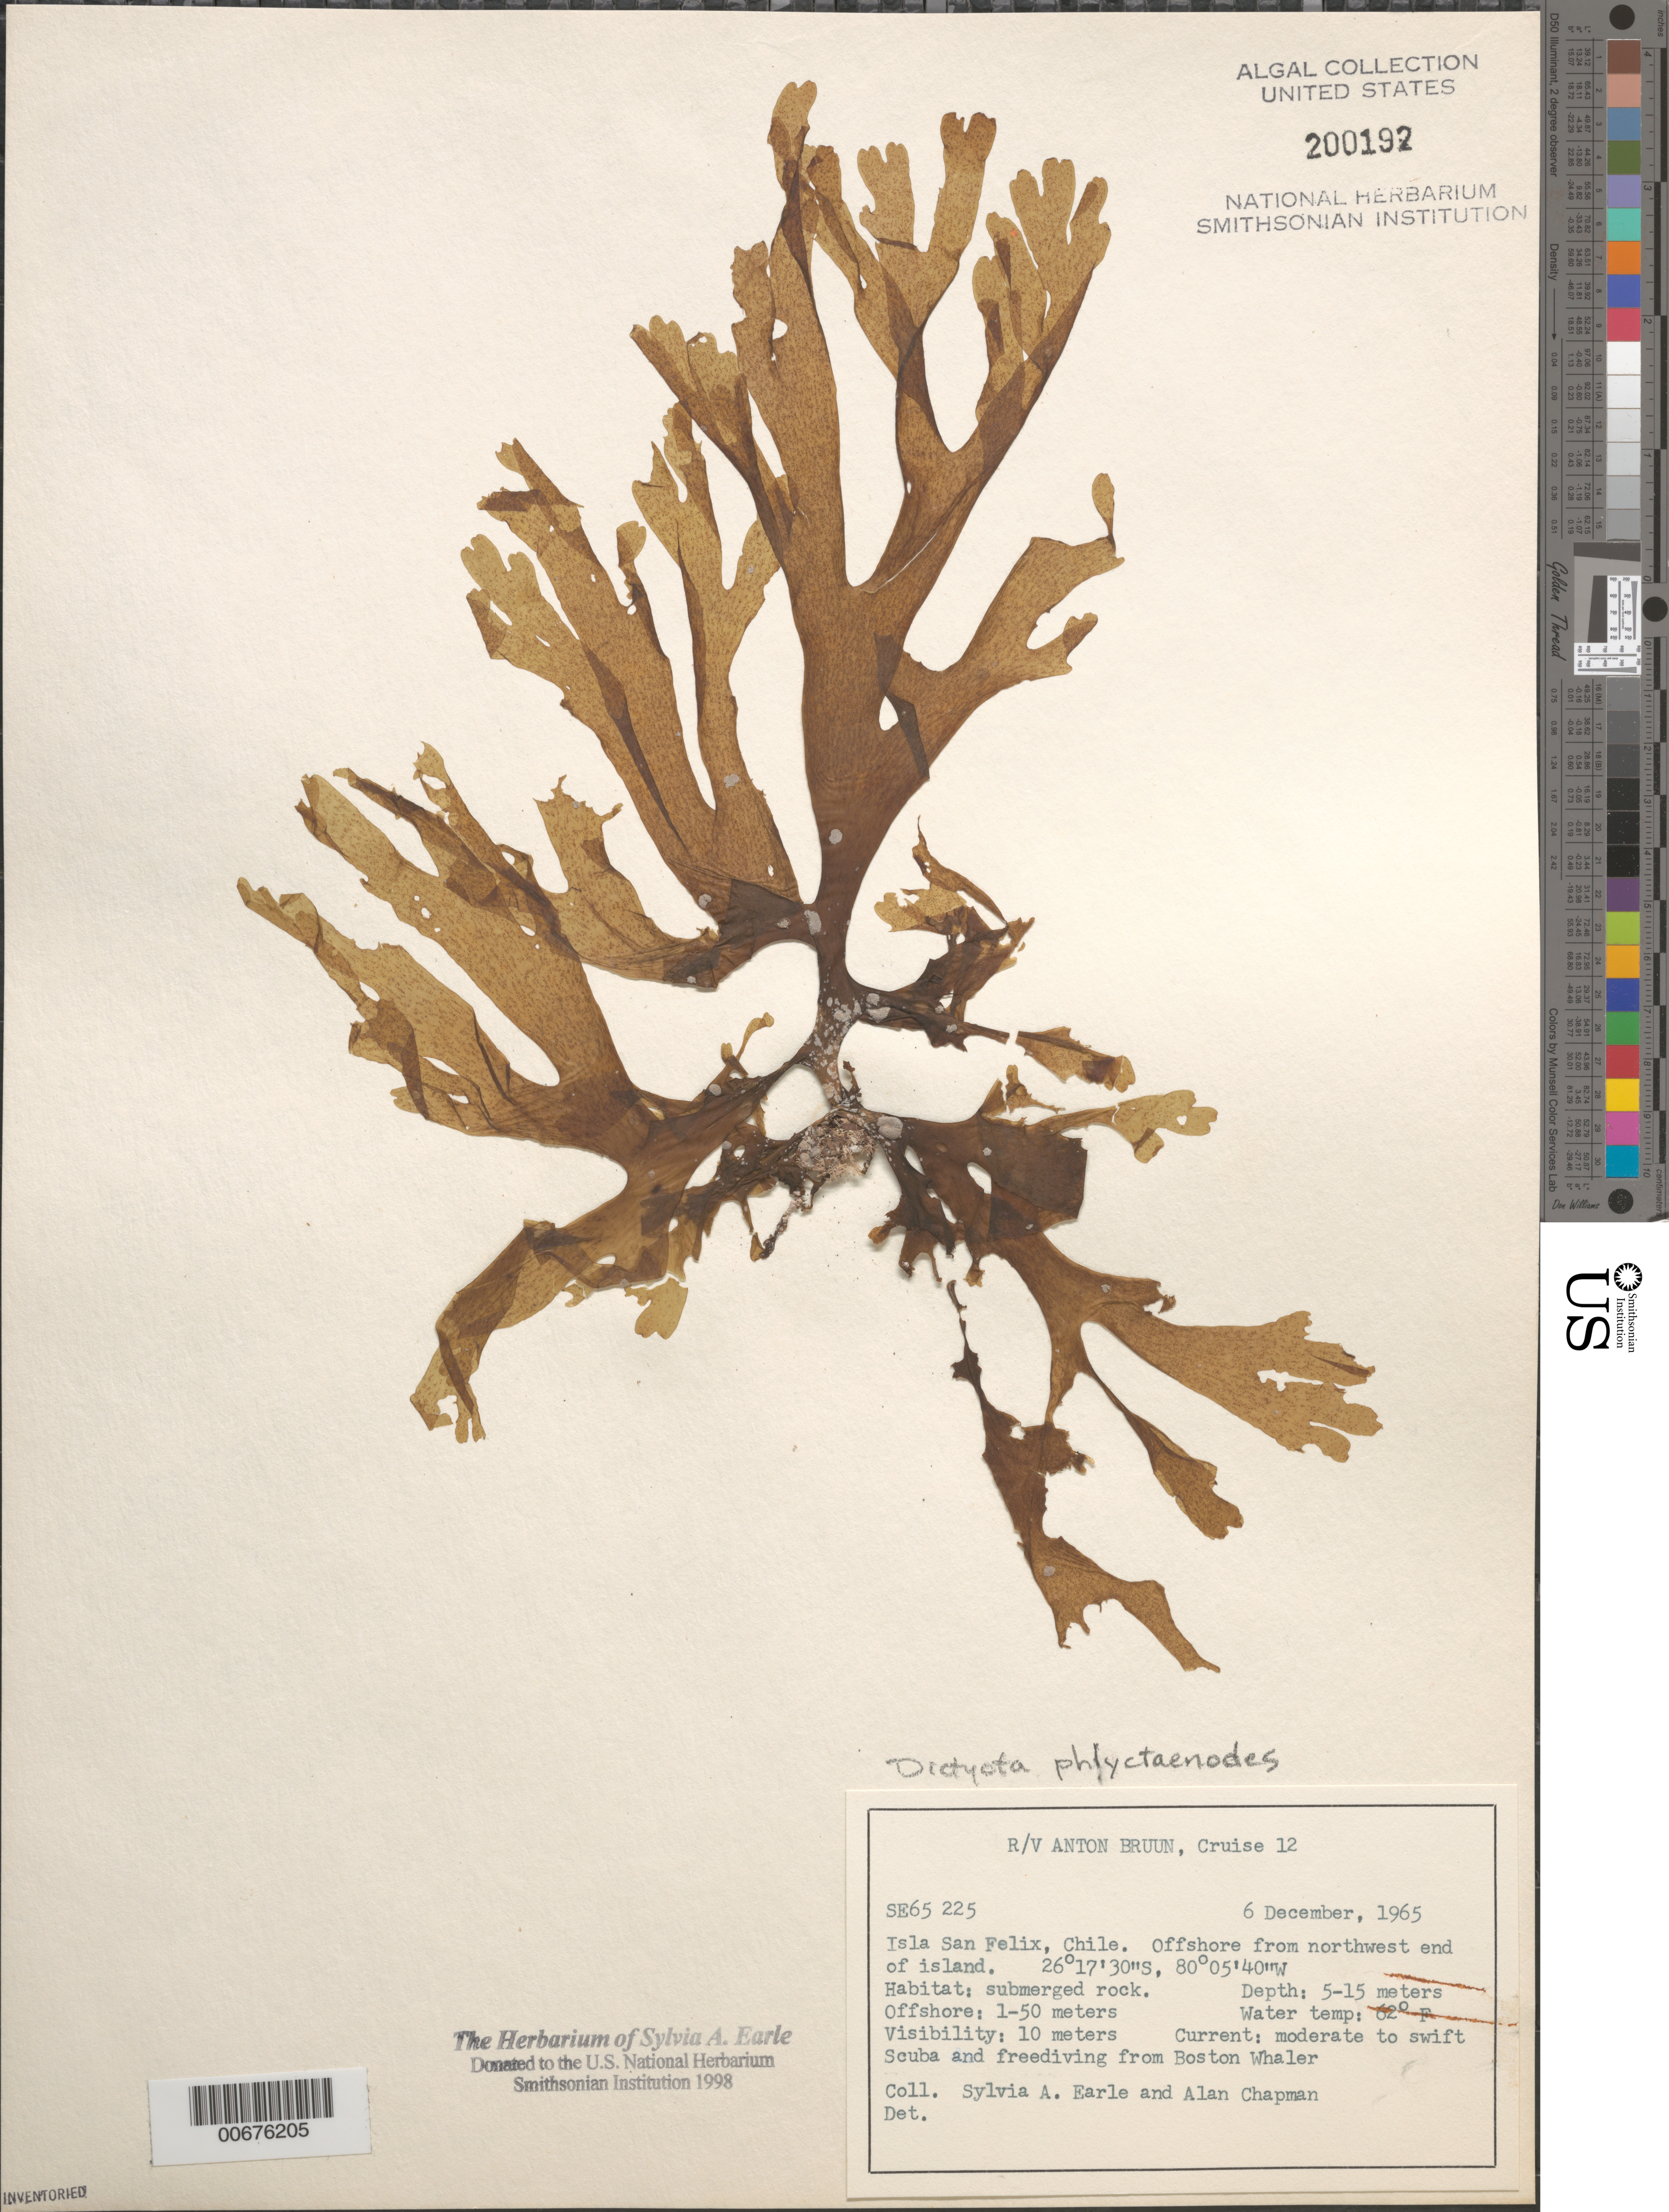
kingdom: Chromista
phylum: Ochrophyta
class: Phaeophyceae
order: Dictyotales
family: Dictyotaceae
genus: Dictyota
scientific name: Dictyota phlyctaenodes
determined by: Earle, S. A.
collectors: S. A. Earle & A. Chapman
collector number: SE 65225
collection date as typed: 06 Dec 1965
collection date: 1965-12-06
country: Chile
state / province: Atacama (III)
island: Isla San Felix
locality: Off northwest end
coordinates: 26 17' 30" S, 80 05' 40" W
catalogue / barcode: US 200192